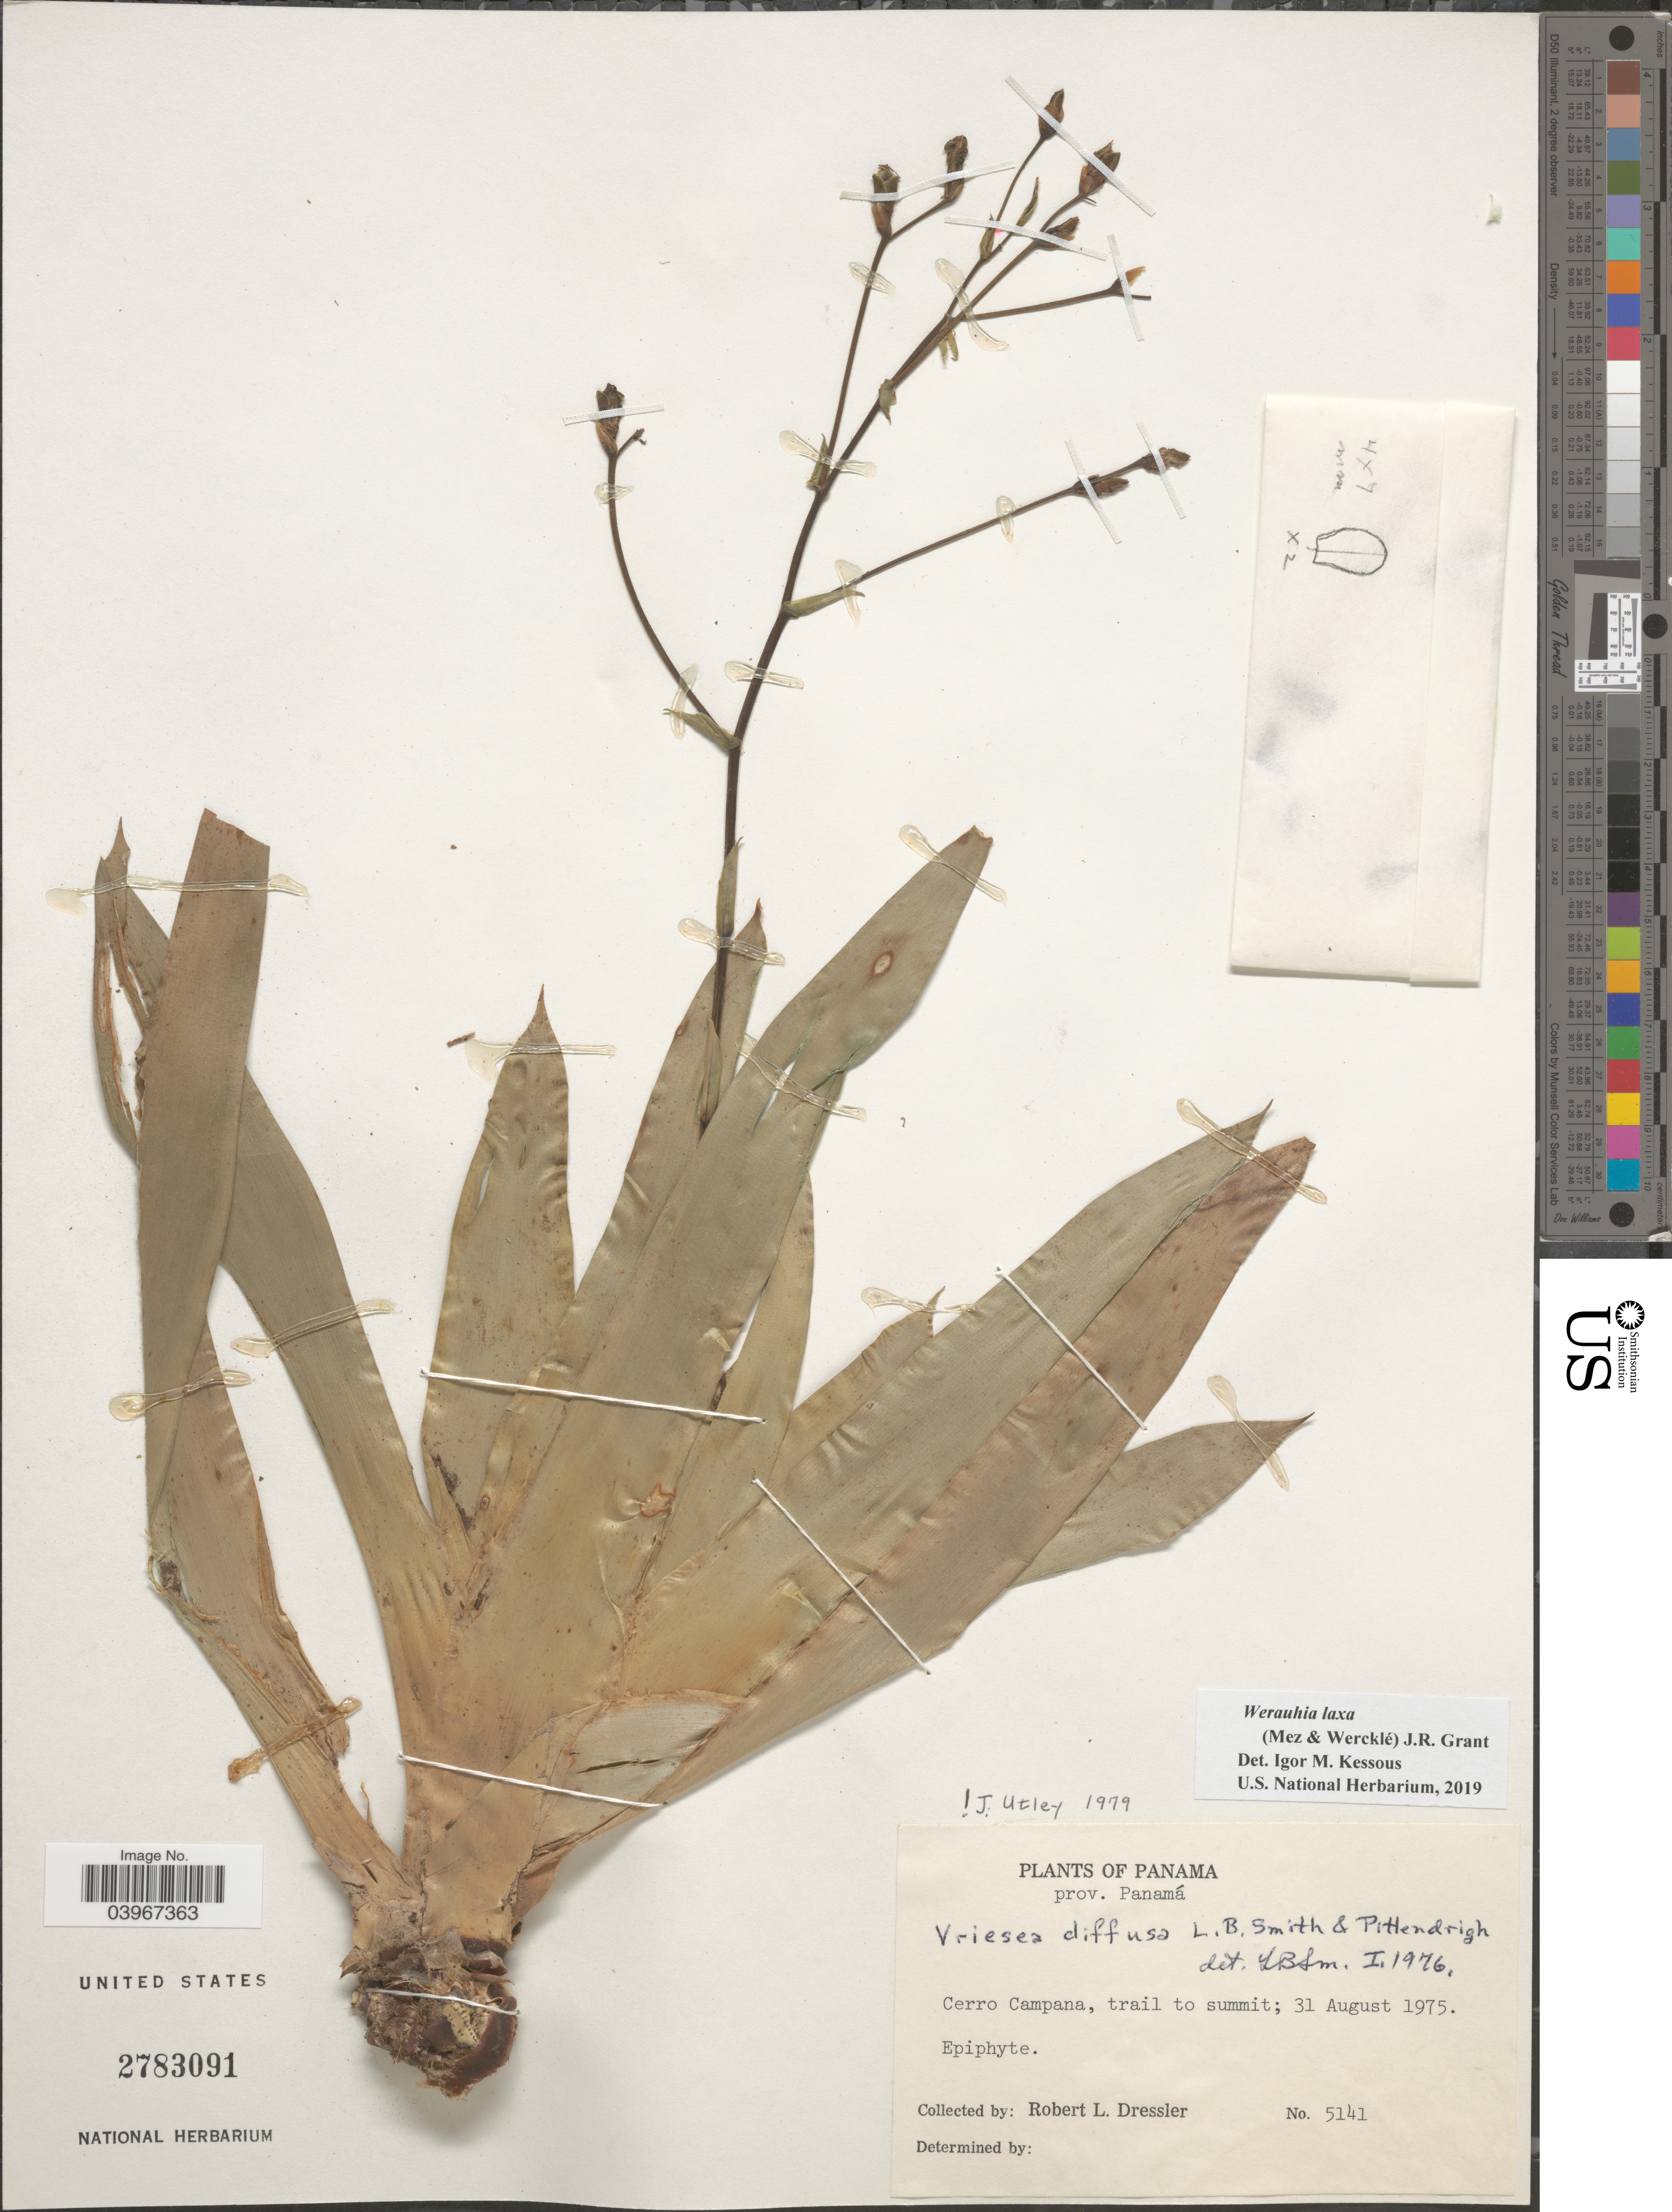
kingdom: Plantae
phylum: Tracheophyta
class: Liliopsida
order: Poales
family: Bromeliaceae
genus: Werauhia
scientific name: Werauhia laxa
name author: (Mez & Wercklé) J.R. Grant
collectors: R. Dressler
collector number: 5141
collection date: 1975-08-31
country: Panama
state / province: Panamá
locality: Cerro Campana, trail to summit.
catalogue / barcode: US 2783091